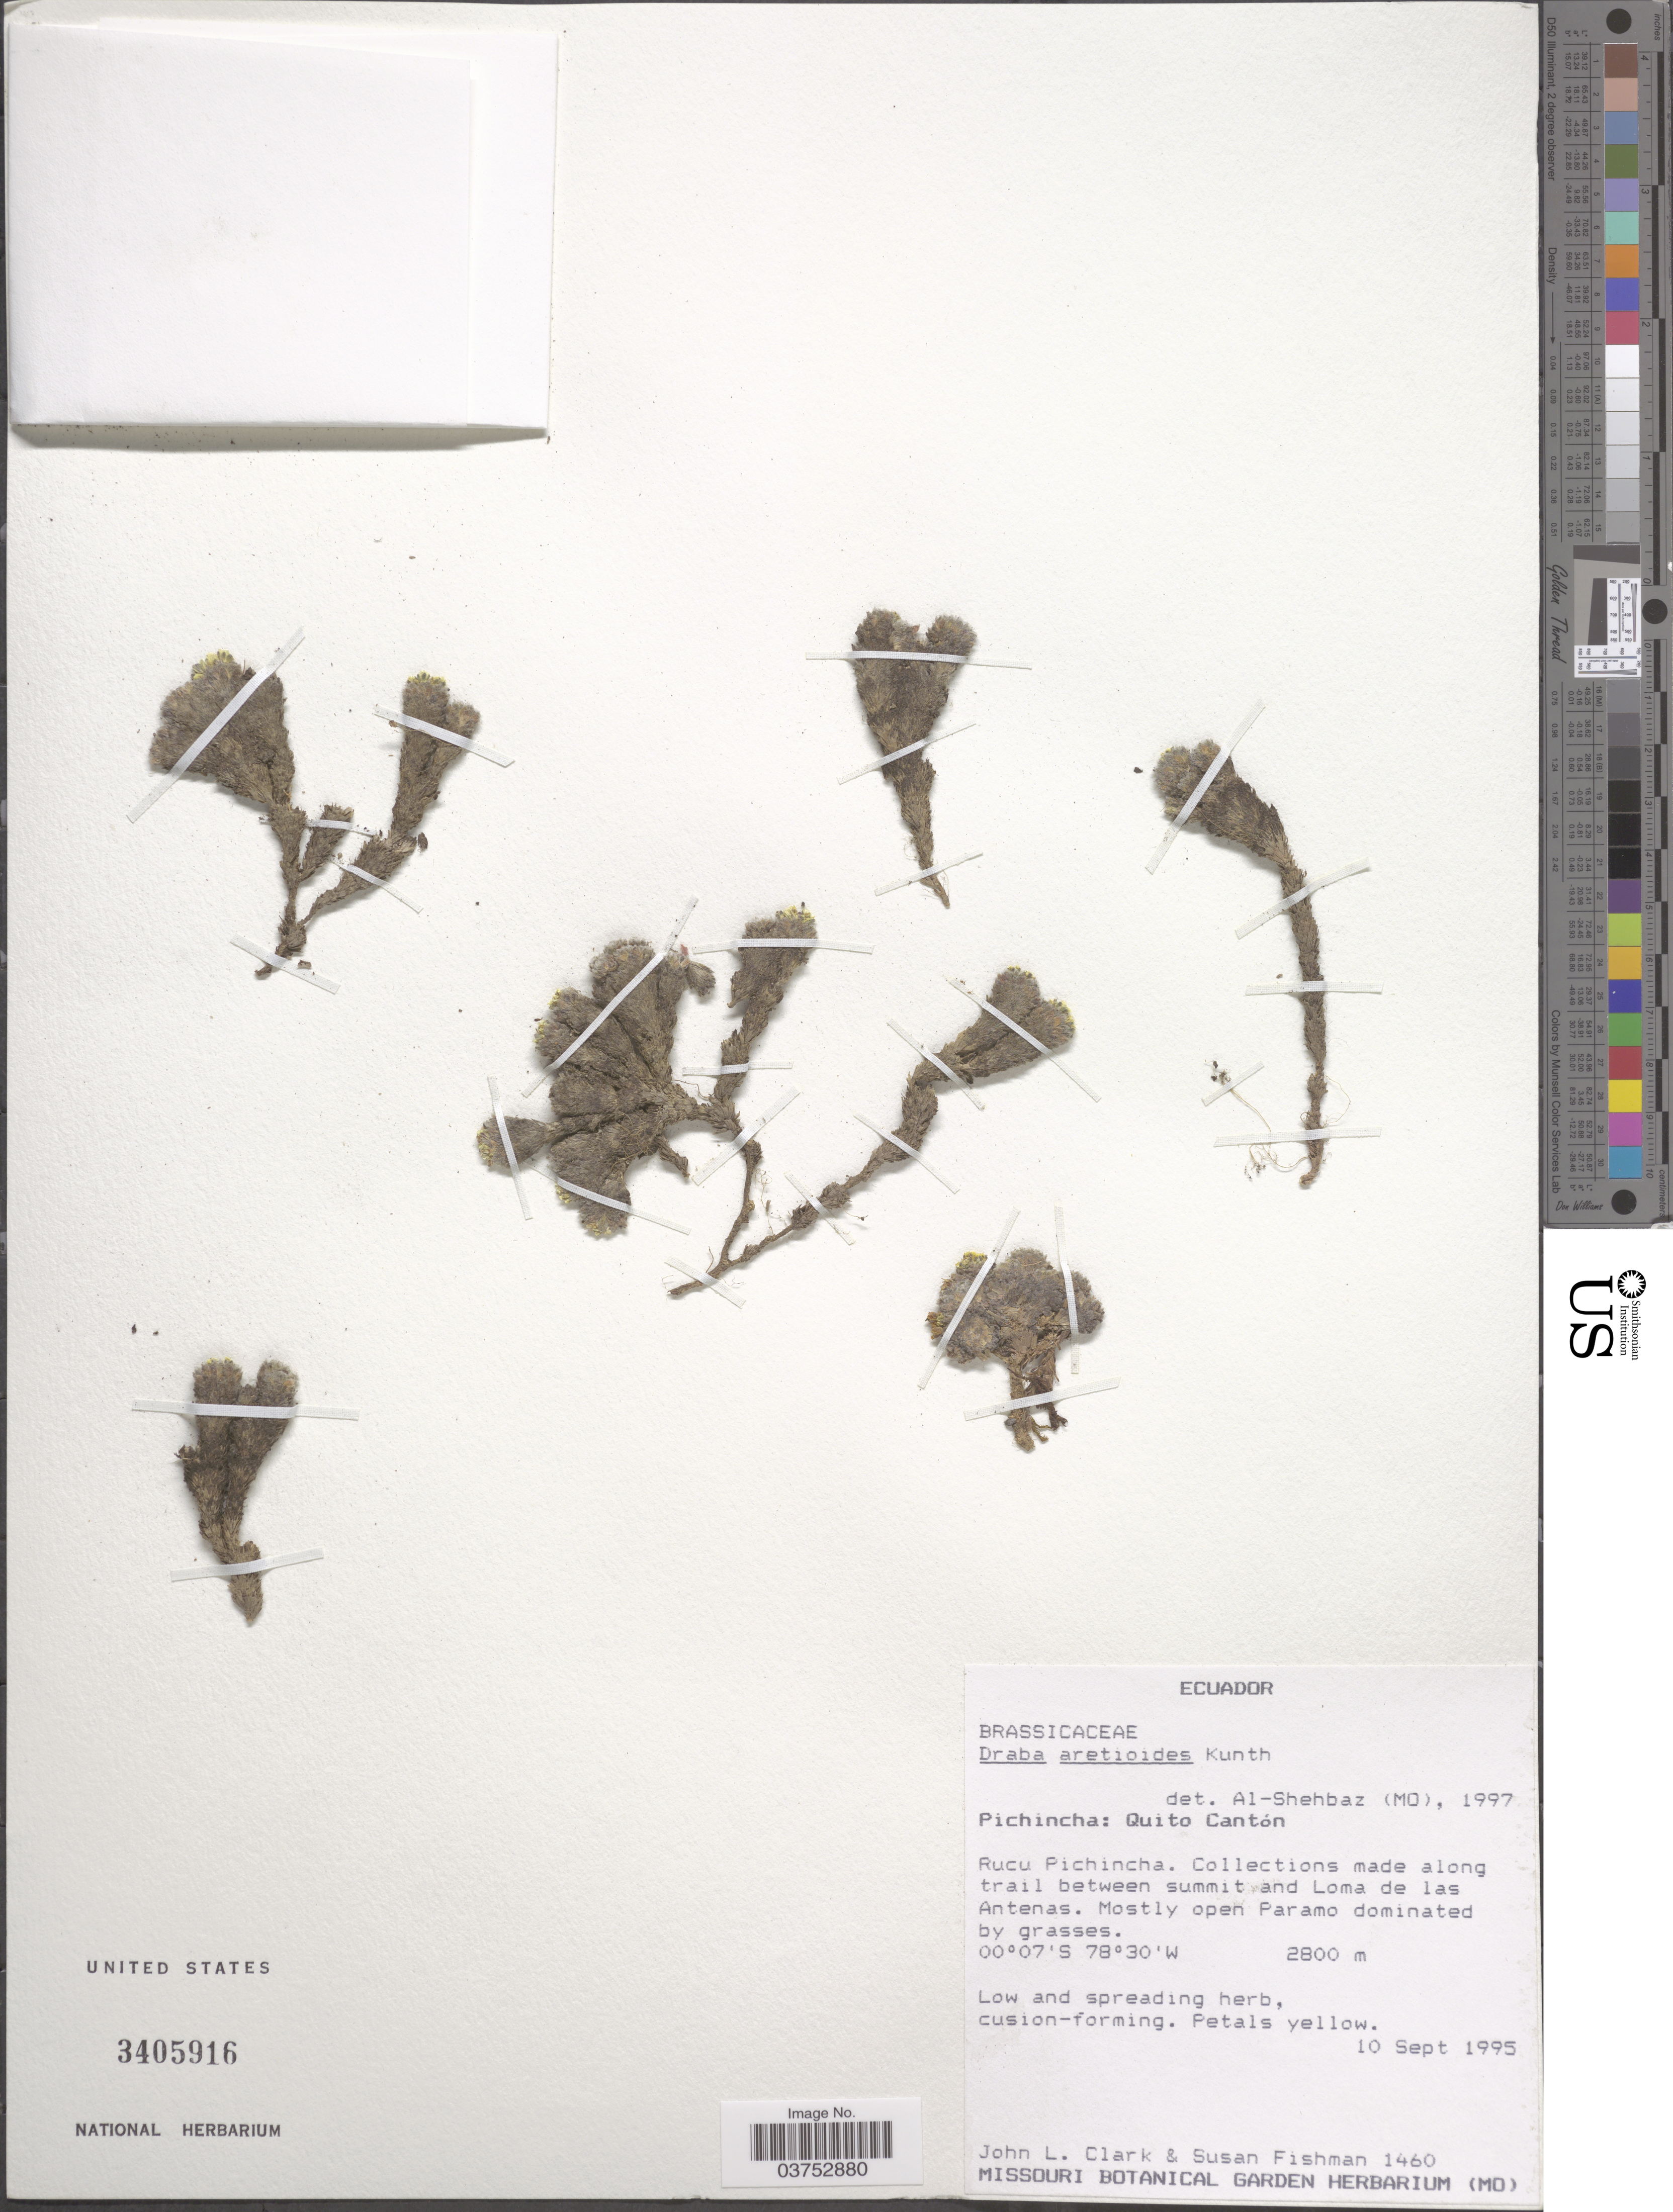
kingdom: Plantae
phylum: Tracheophyta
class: Magnoliopsida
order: Brassicales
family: Brassicaceae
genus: Draba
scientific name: Draba aretioides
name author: (A. Gray) Humb. & Bonpl.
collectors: J. L. Clark & S. Fishman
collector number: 1460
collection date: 1995-09-10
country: Ecuador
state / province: Pichincha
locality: Quito Cantón. Rucu Pichincha. Along trail between summit and Loma de las Antenas.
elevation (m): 2800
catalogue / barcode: US 3405916